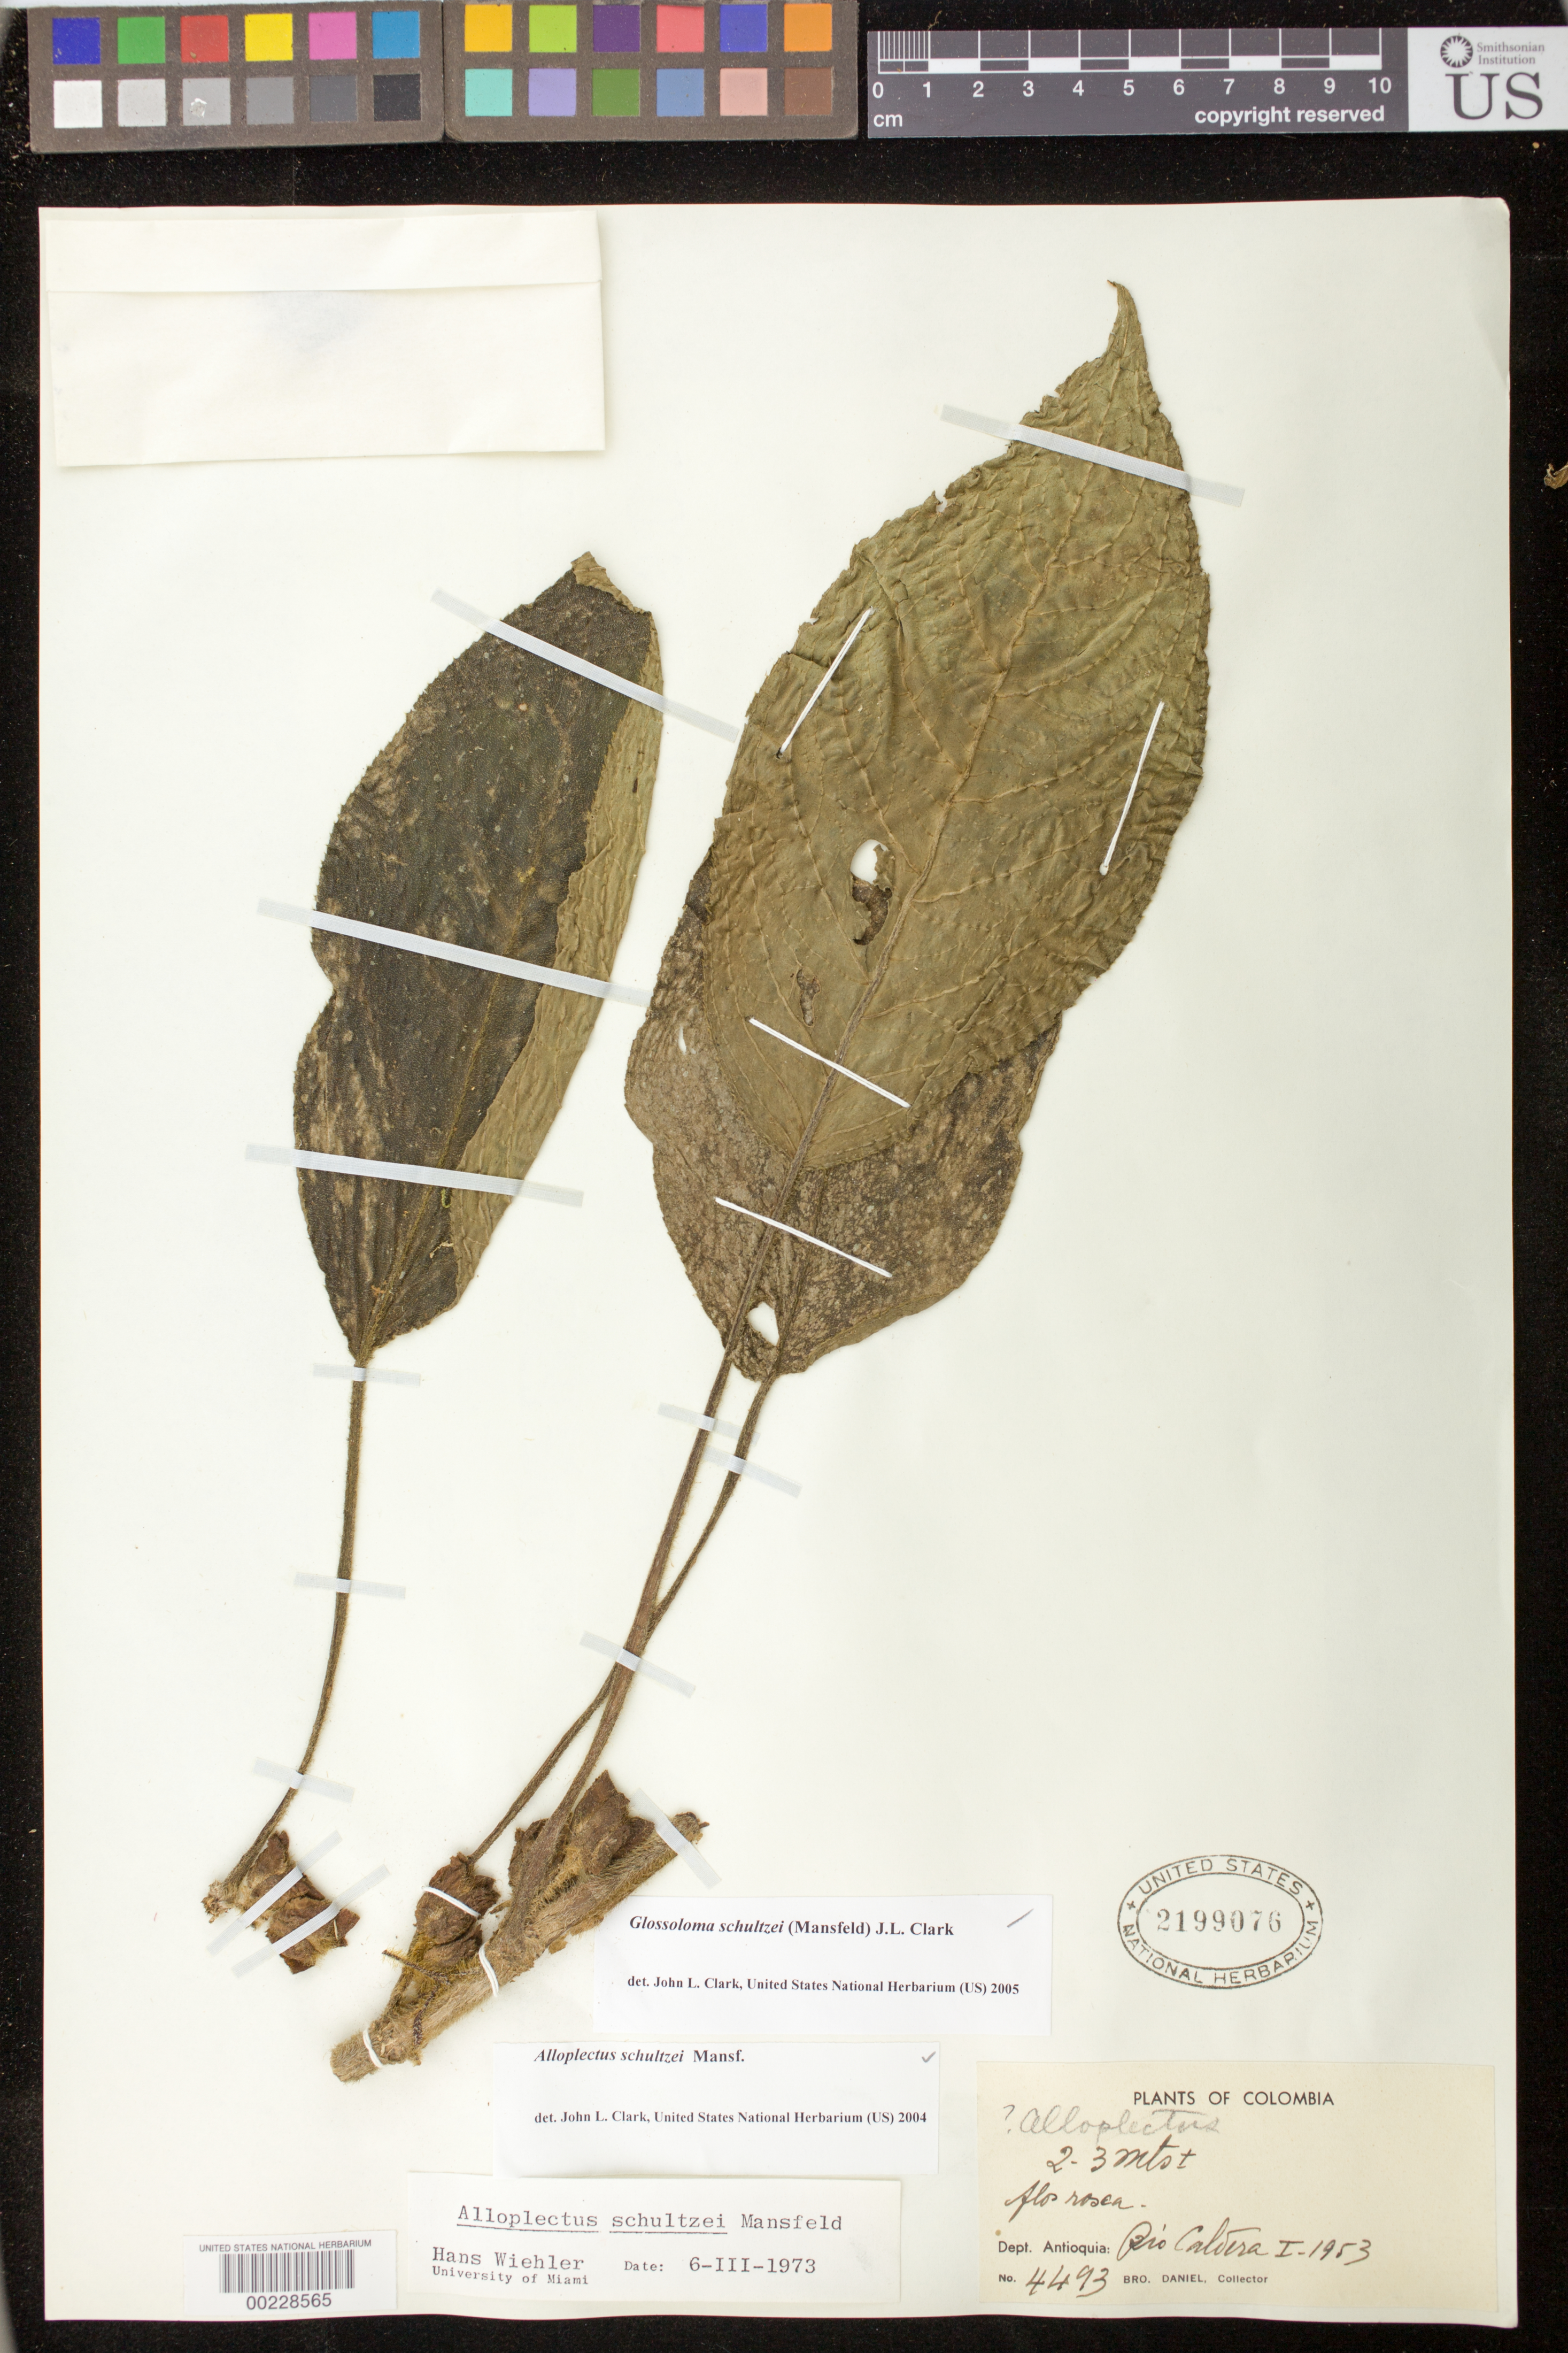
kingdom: Plantae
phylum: Tracheophyta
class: Magnoliopsida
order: Lamiales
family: Gesneriaceae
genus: Glossoloma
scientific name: Glossoloma schultzei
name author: (Mansf.) J.L. Clark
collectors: Bro. Daniel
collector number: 4493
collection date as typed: Jan 1953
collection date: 1953-01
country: Colombia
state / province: Antioquia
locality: Rio Caldera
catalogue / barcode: US 2199076